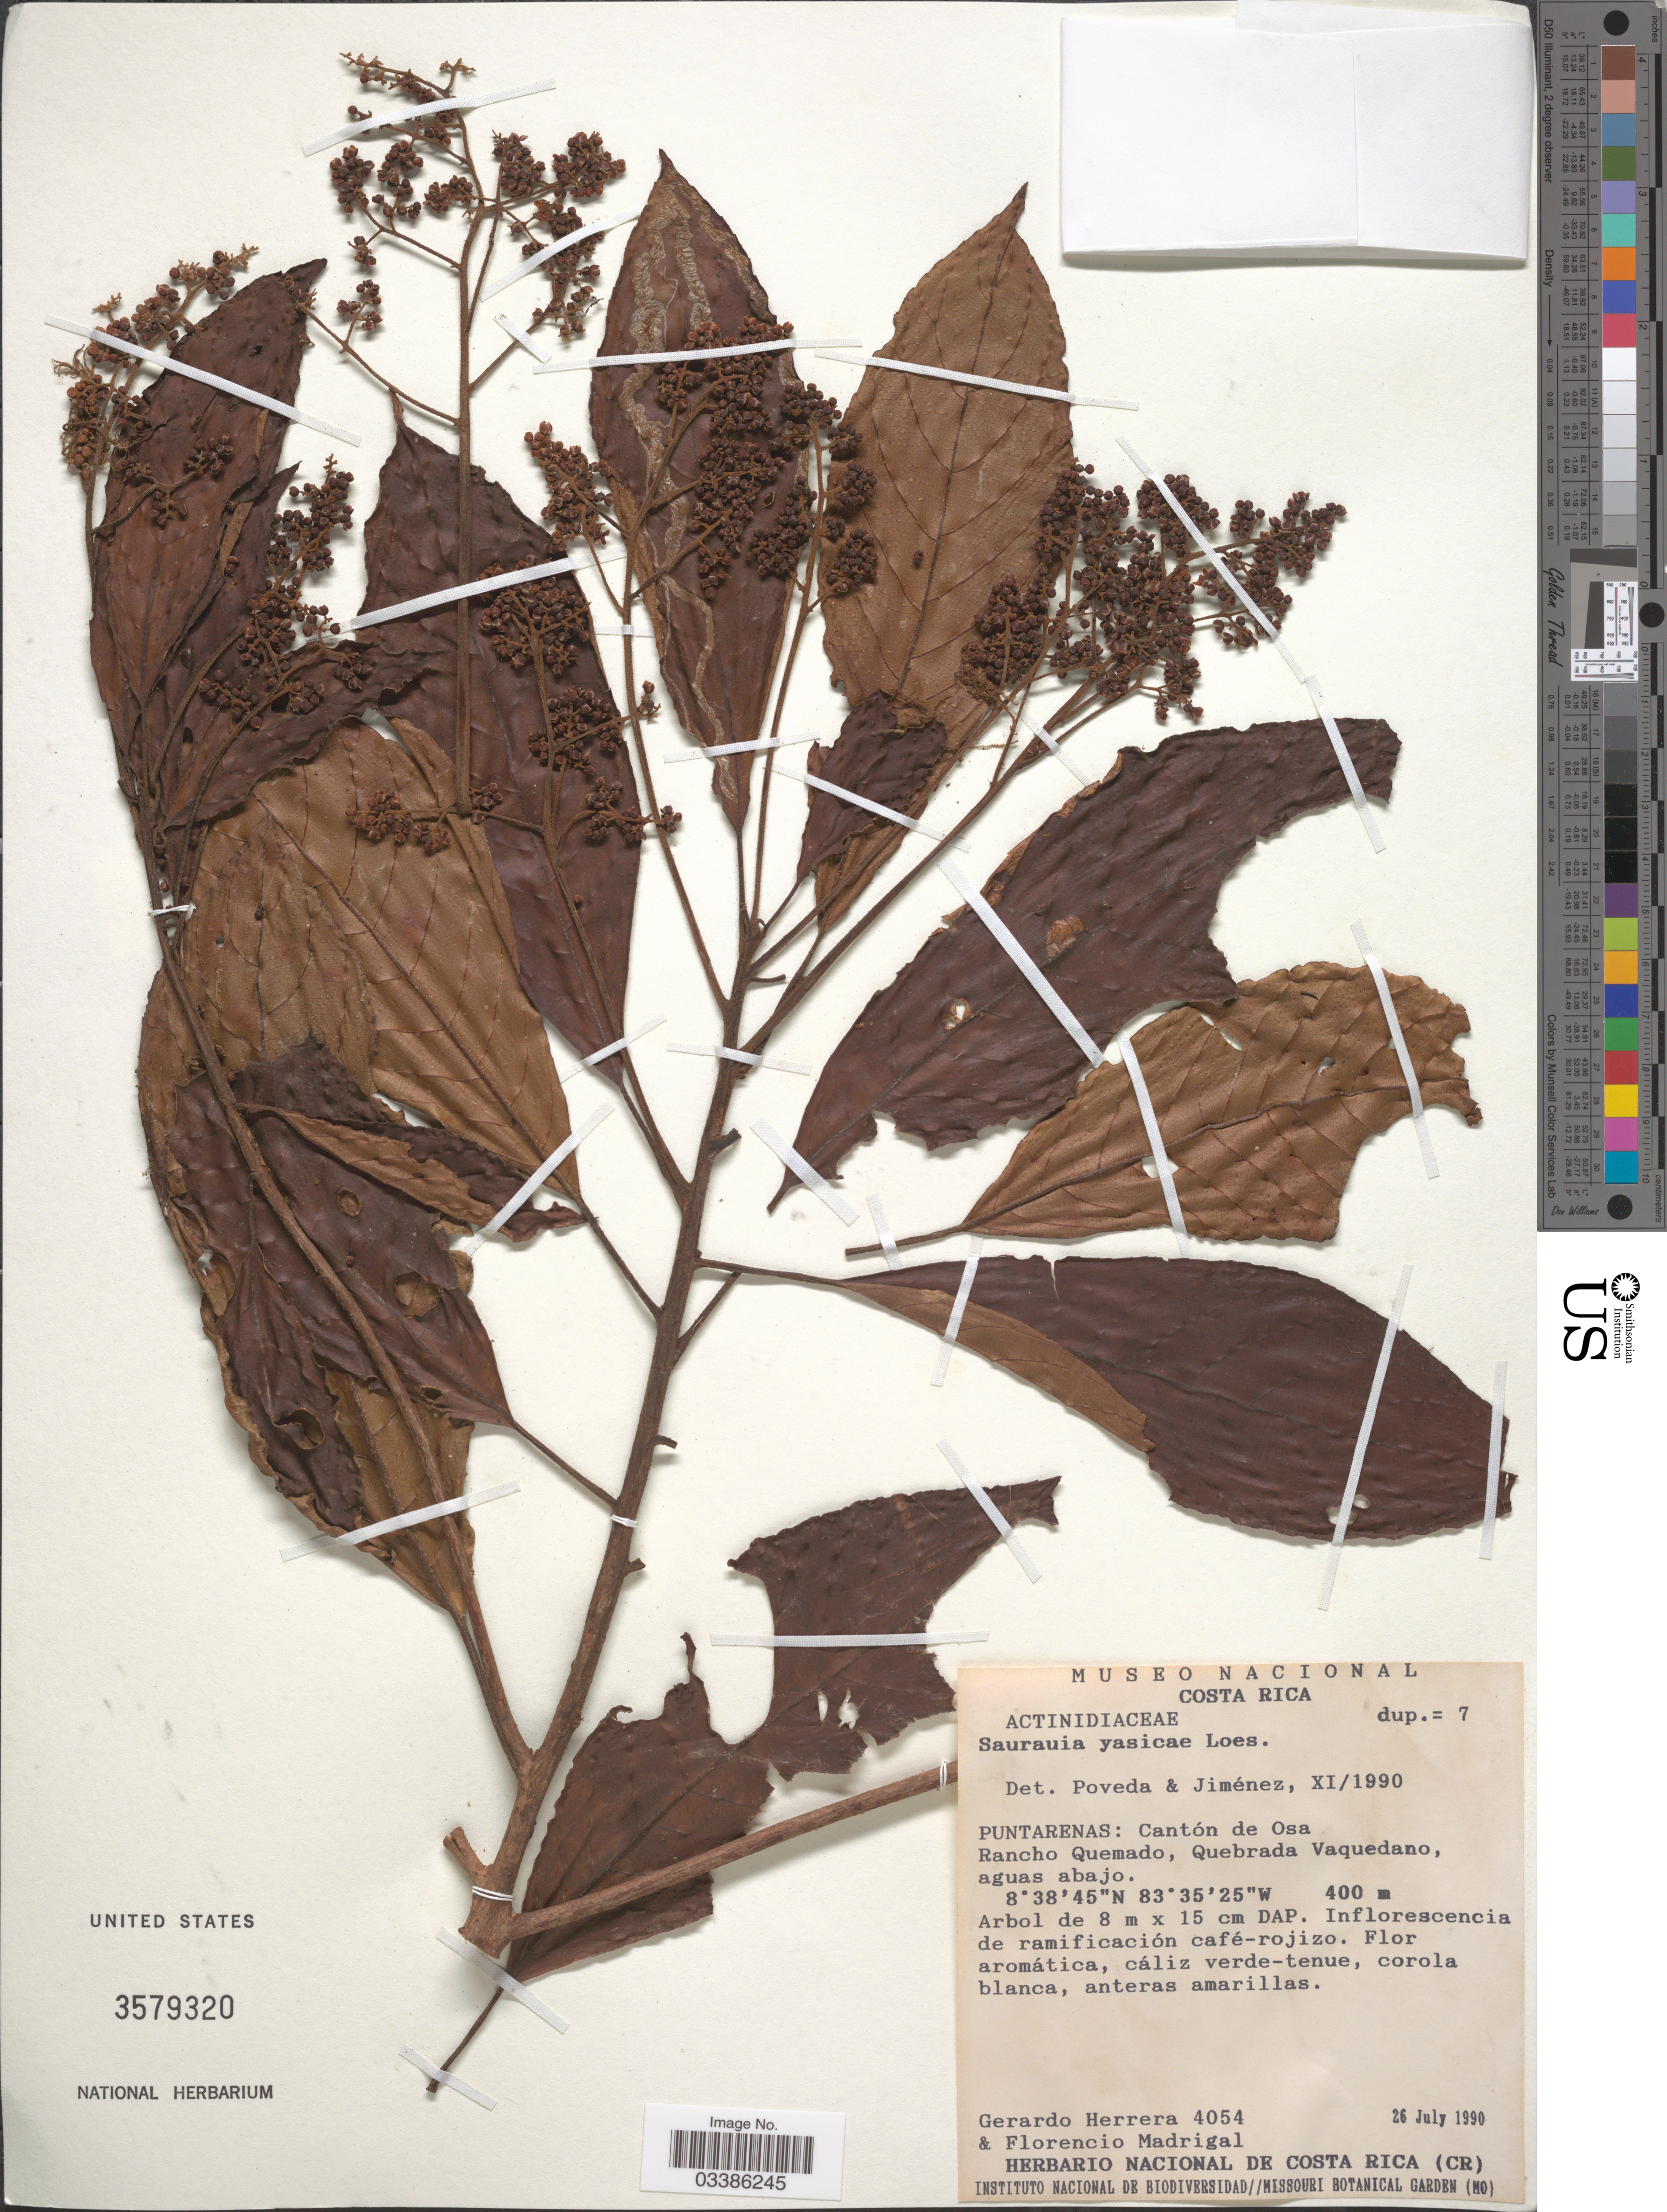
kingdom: Plantae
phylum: Tracheophyta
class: Magnoliopsida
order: Ericales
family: Actinidiaceae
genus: Saurauia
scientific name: Saurauia yasicae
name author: Loes.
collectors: G. Herrera & F. Madrigal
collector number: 4054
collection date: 1990-07-26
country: Costa Rica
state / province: Puntarenas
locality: Cantón de Osa Rancho Quemado, Quebrada Vaquedano, aguas abajo.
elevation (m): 400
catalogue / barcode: US 3579320